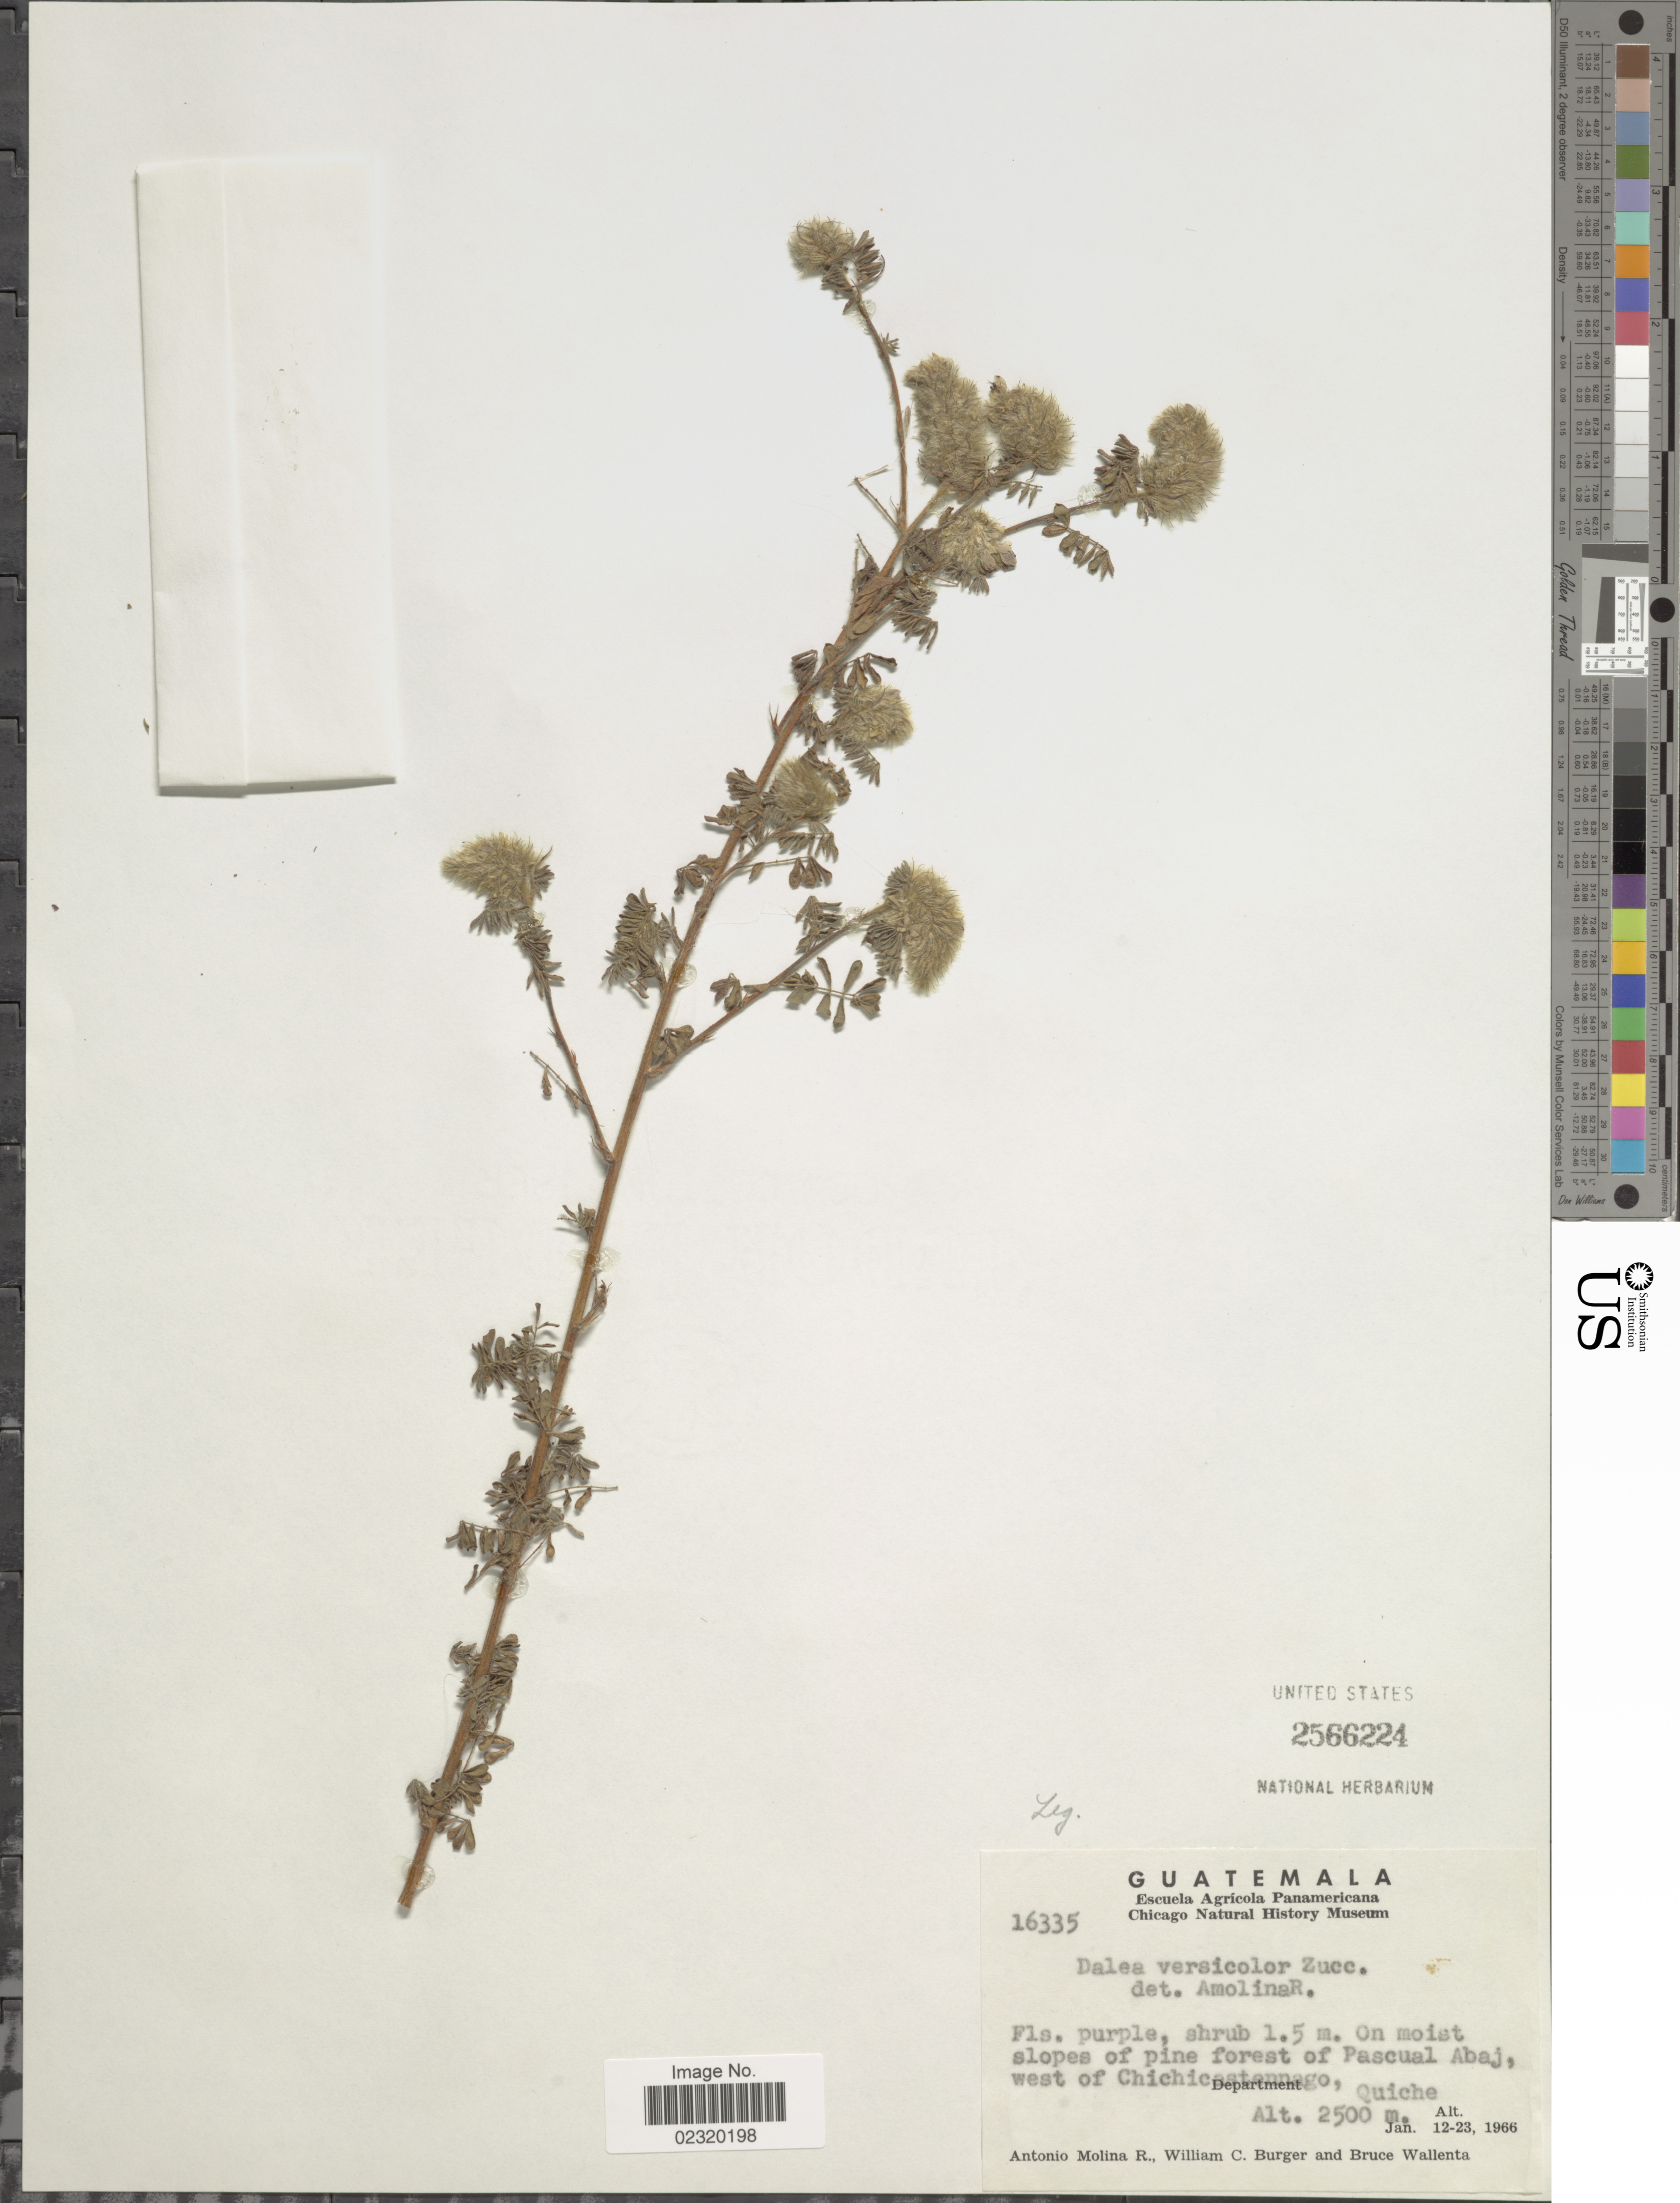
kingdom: Plantae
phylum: Tracheophyta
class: Magnoliopsida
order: Fabales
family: Fabaceae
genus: Dalea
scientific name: Dalea versicolor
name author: Zucc.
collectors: A. Molina R., W. Burger & B. Wallenta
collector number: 16335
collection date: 1966-01-12/1966-01-23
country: Guatemala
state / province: El Quiché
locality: On moist slopes of pine forest of Pascual Abaj, west of Chichicastennago, Department Quiche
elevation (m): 2500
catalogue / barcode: US 2566224